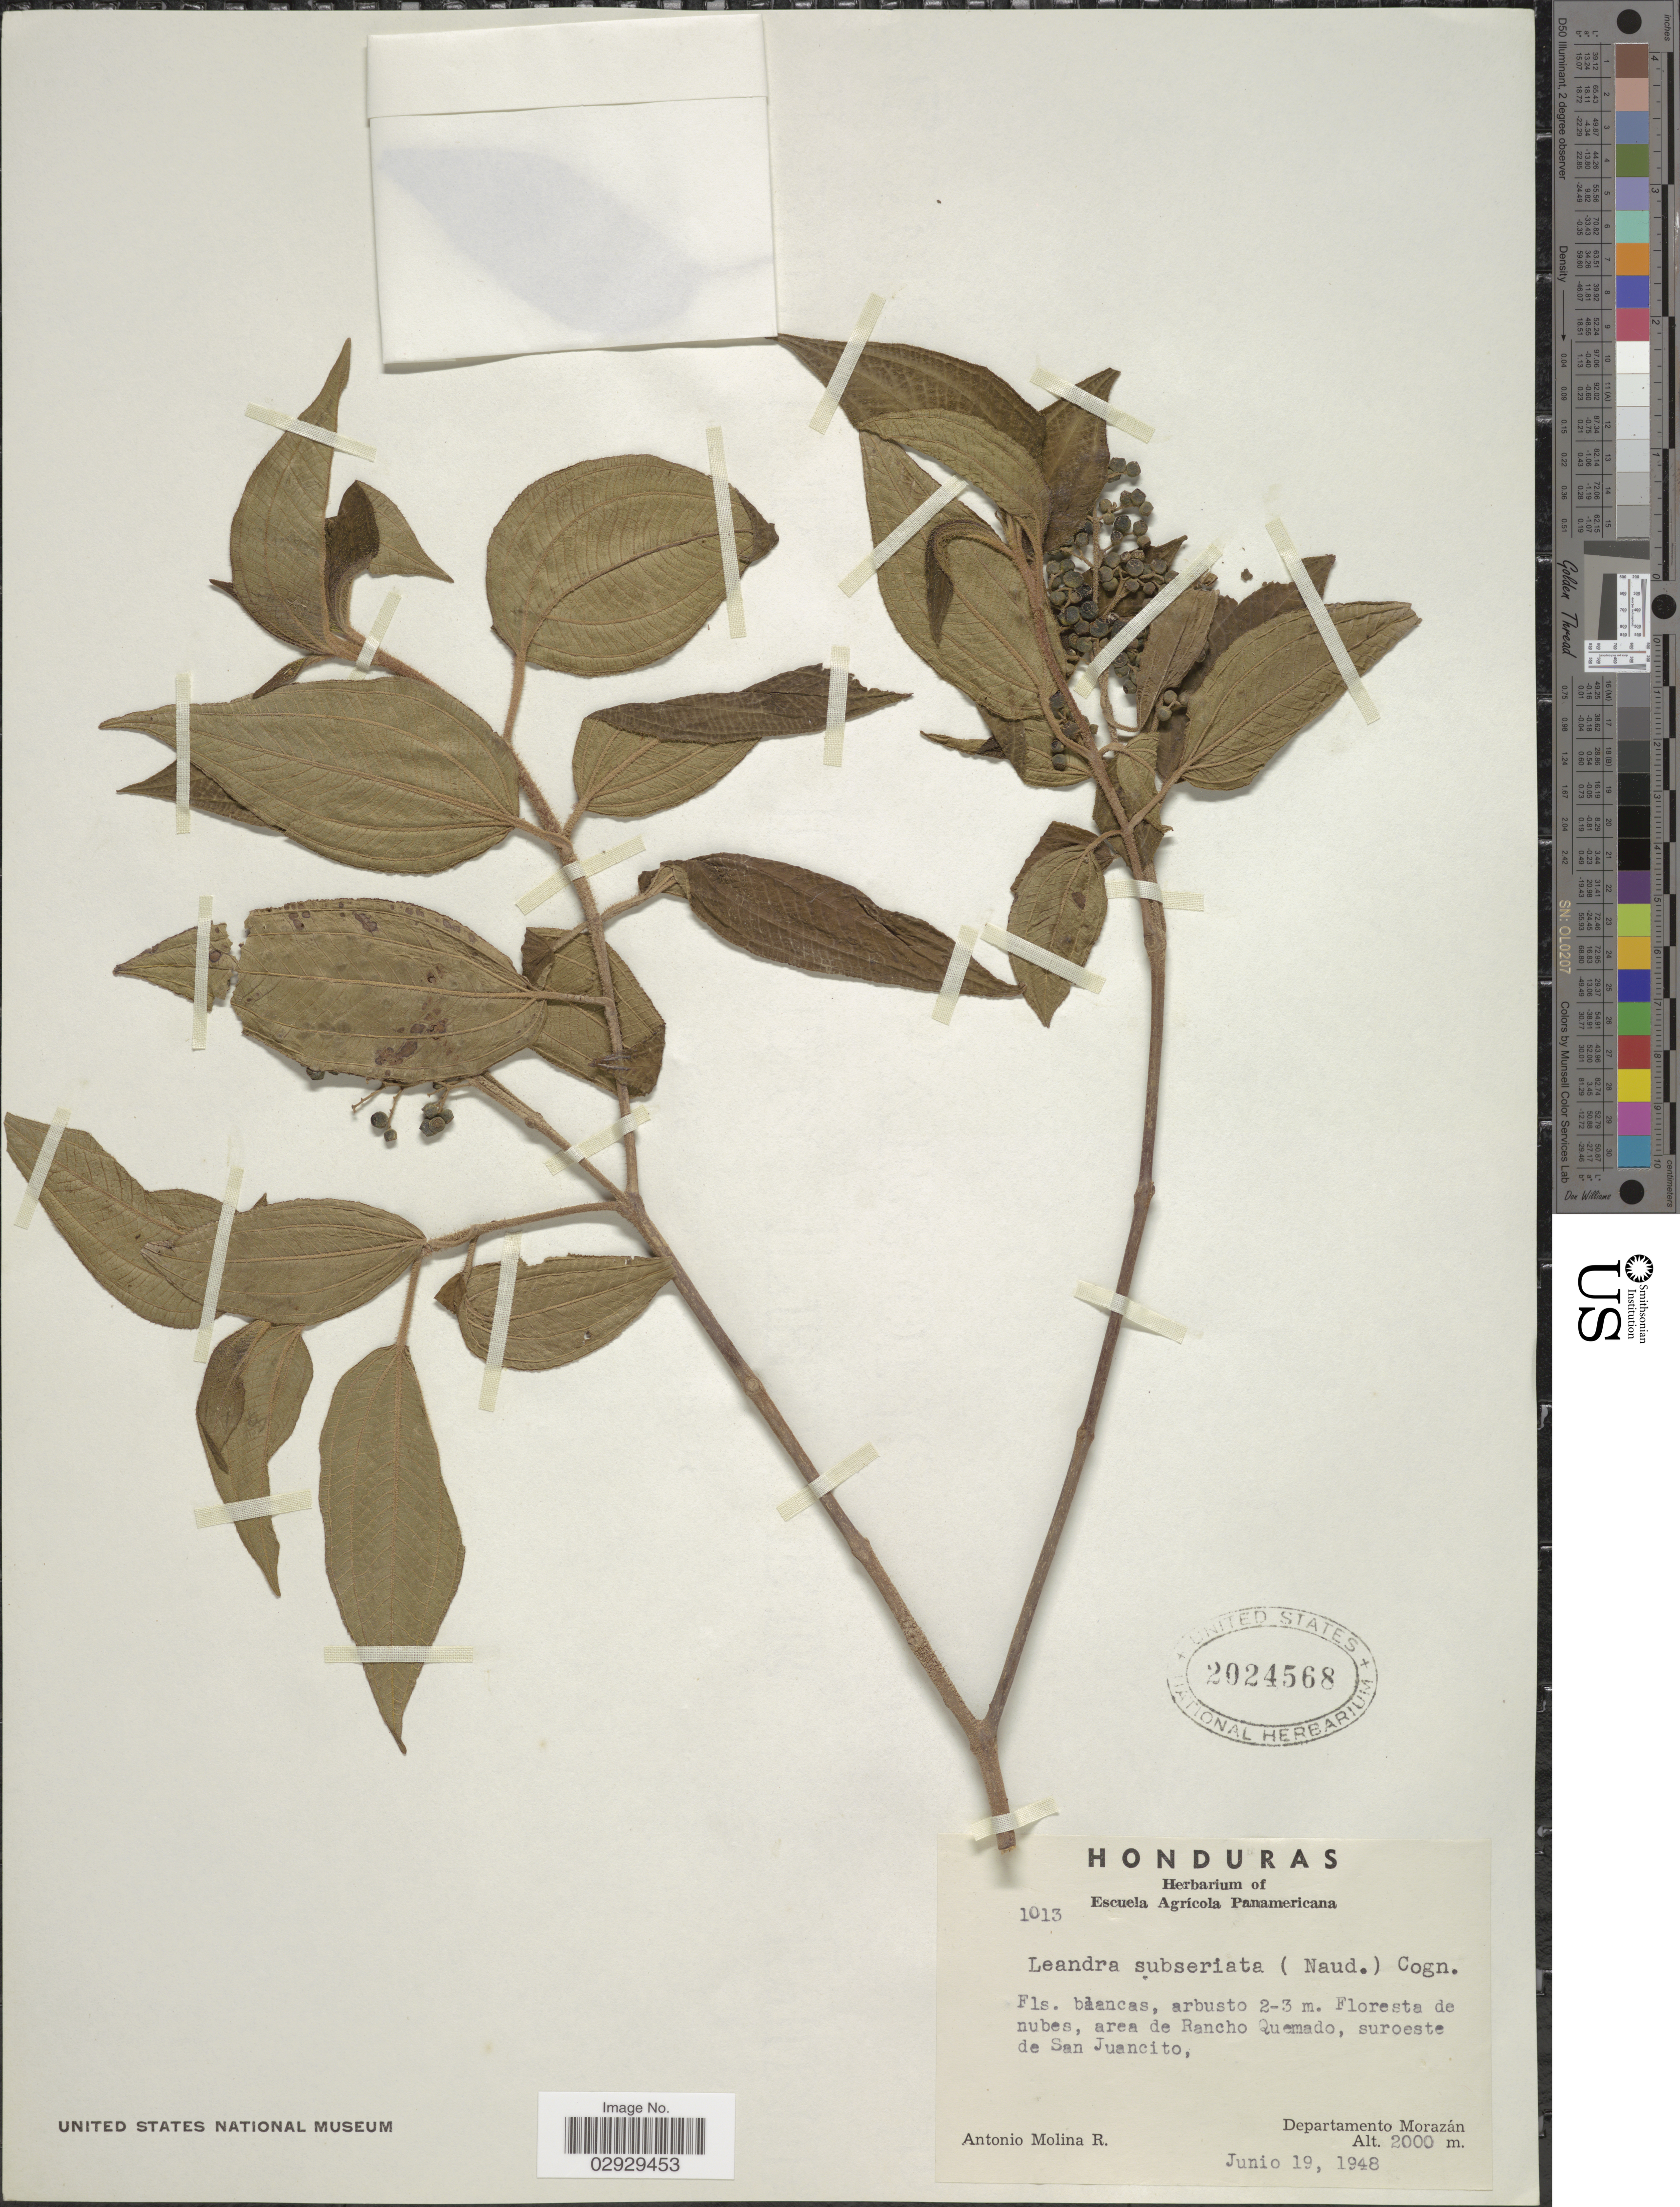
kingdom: Plantae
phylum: Tracheophyta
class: Magnoliopsida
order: Myrtales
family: Melastomataceae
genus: Leandra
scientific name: Leandra subseriata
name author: (Naudin) Cogn.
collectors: A. Molina R.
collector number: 1013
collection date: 1948-06-19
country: Honduras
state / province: Fco. Morazán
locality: Floresta de nubes, area de Rancho Quemado, suroeste de San Juancito, Departamento Morazán.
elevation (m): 2000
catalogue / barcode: US 2024568